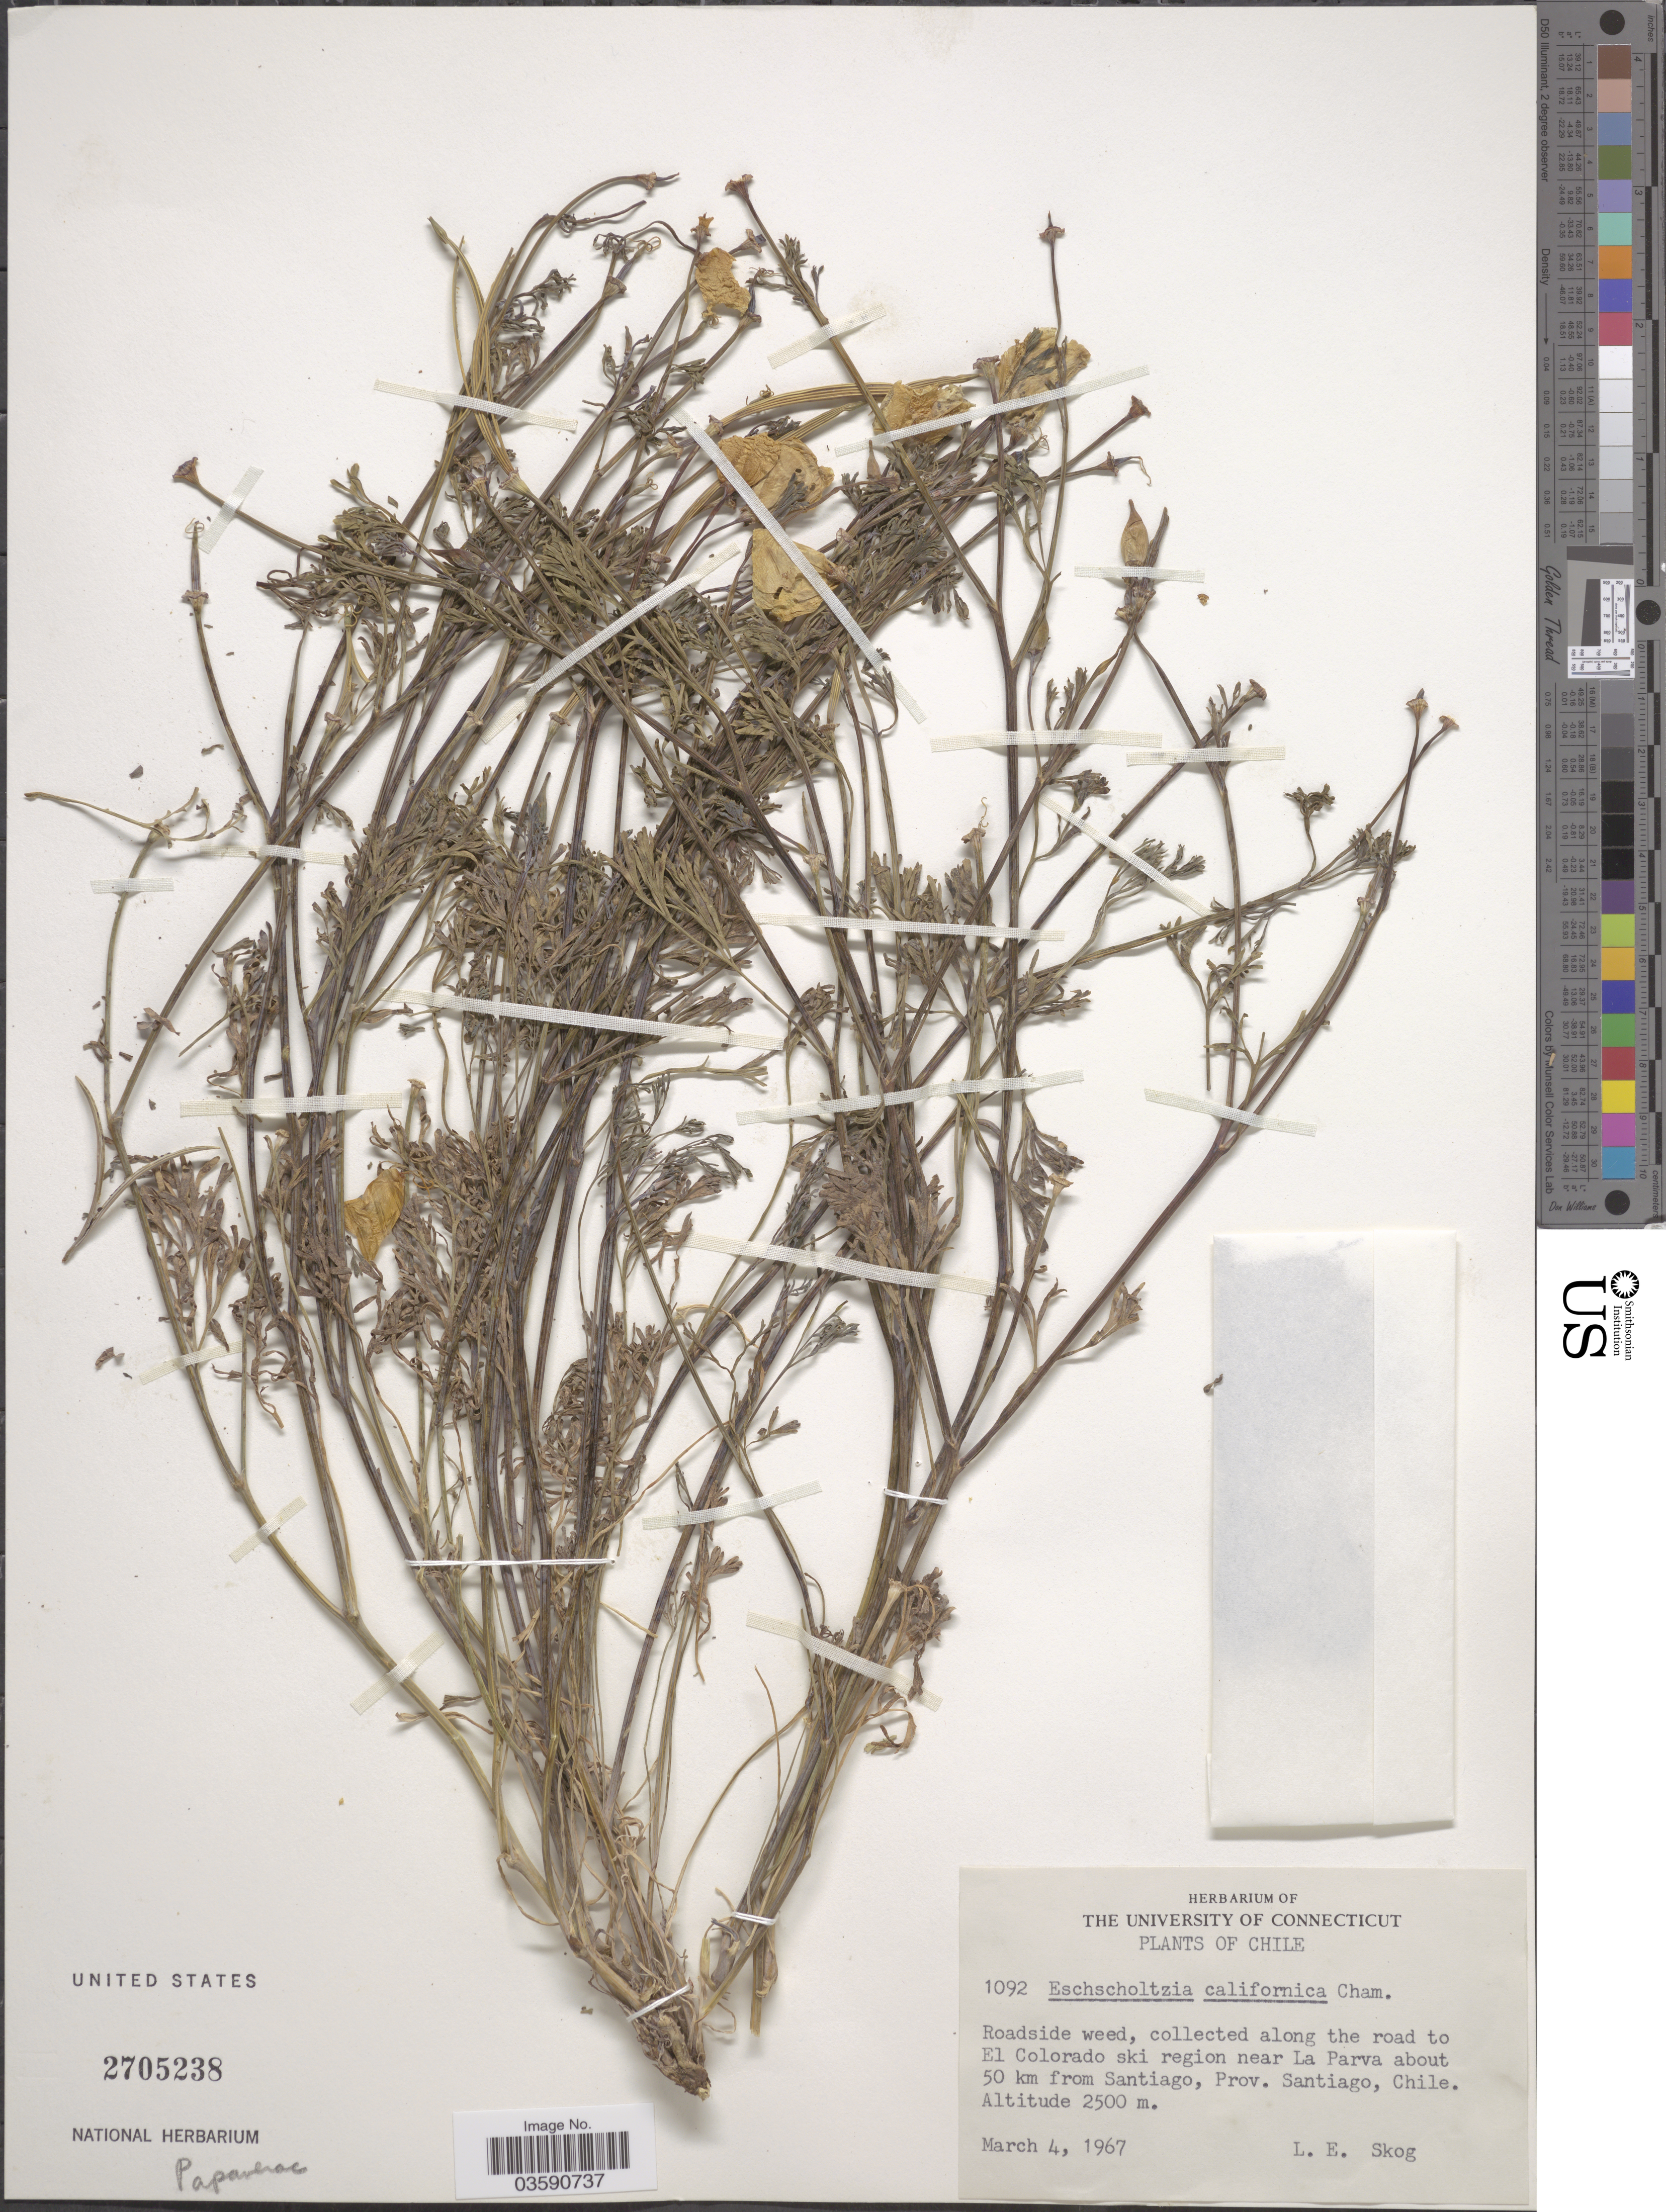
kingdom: Plantae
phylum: Tracheophyta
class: Magnoliopsida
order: Ranunculales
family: Papaveraceae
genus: Eschscholzia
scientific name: Eschscholzia californica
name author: Cham.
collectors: L. E. Skog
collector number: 1092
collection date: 1967-03-04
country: Chile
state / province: Región Metropolitana (RM)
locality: Roadside weed, collected along the road to El Colorado ski region near La Parva about 50 km from Santiago, Prov. Santiago.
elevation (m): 2500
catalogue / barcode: US 2705238